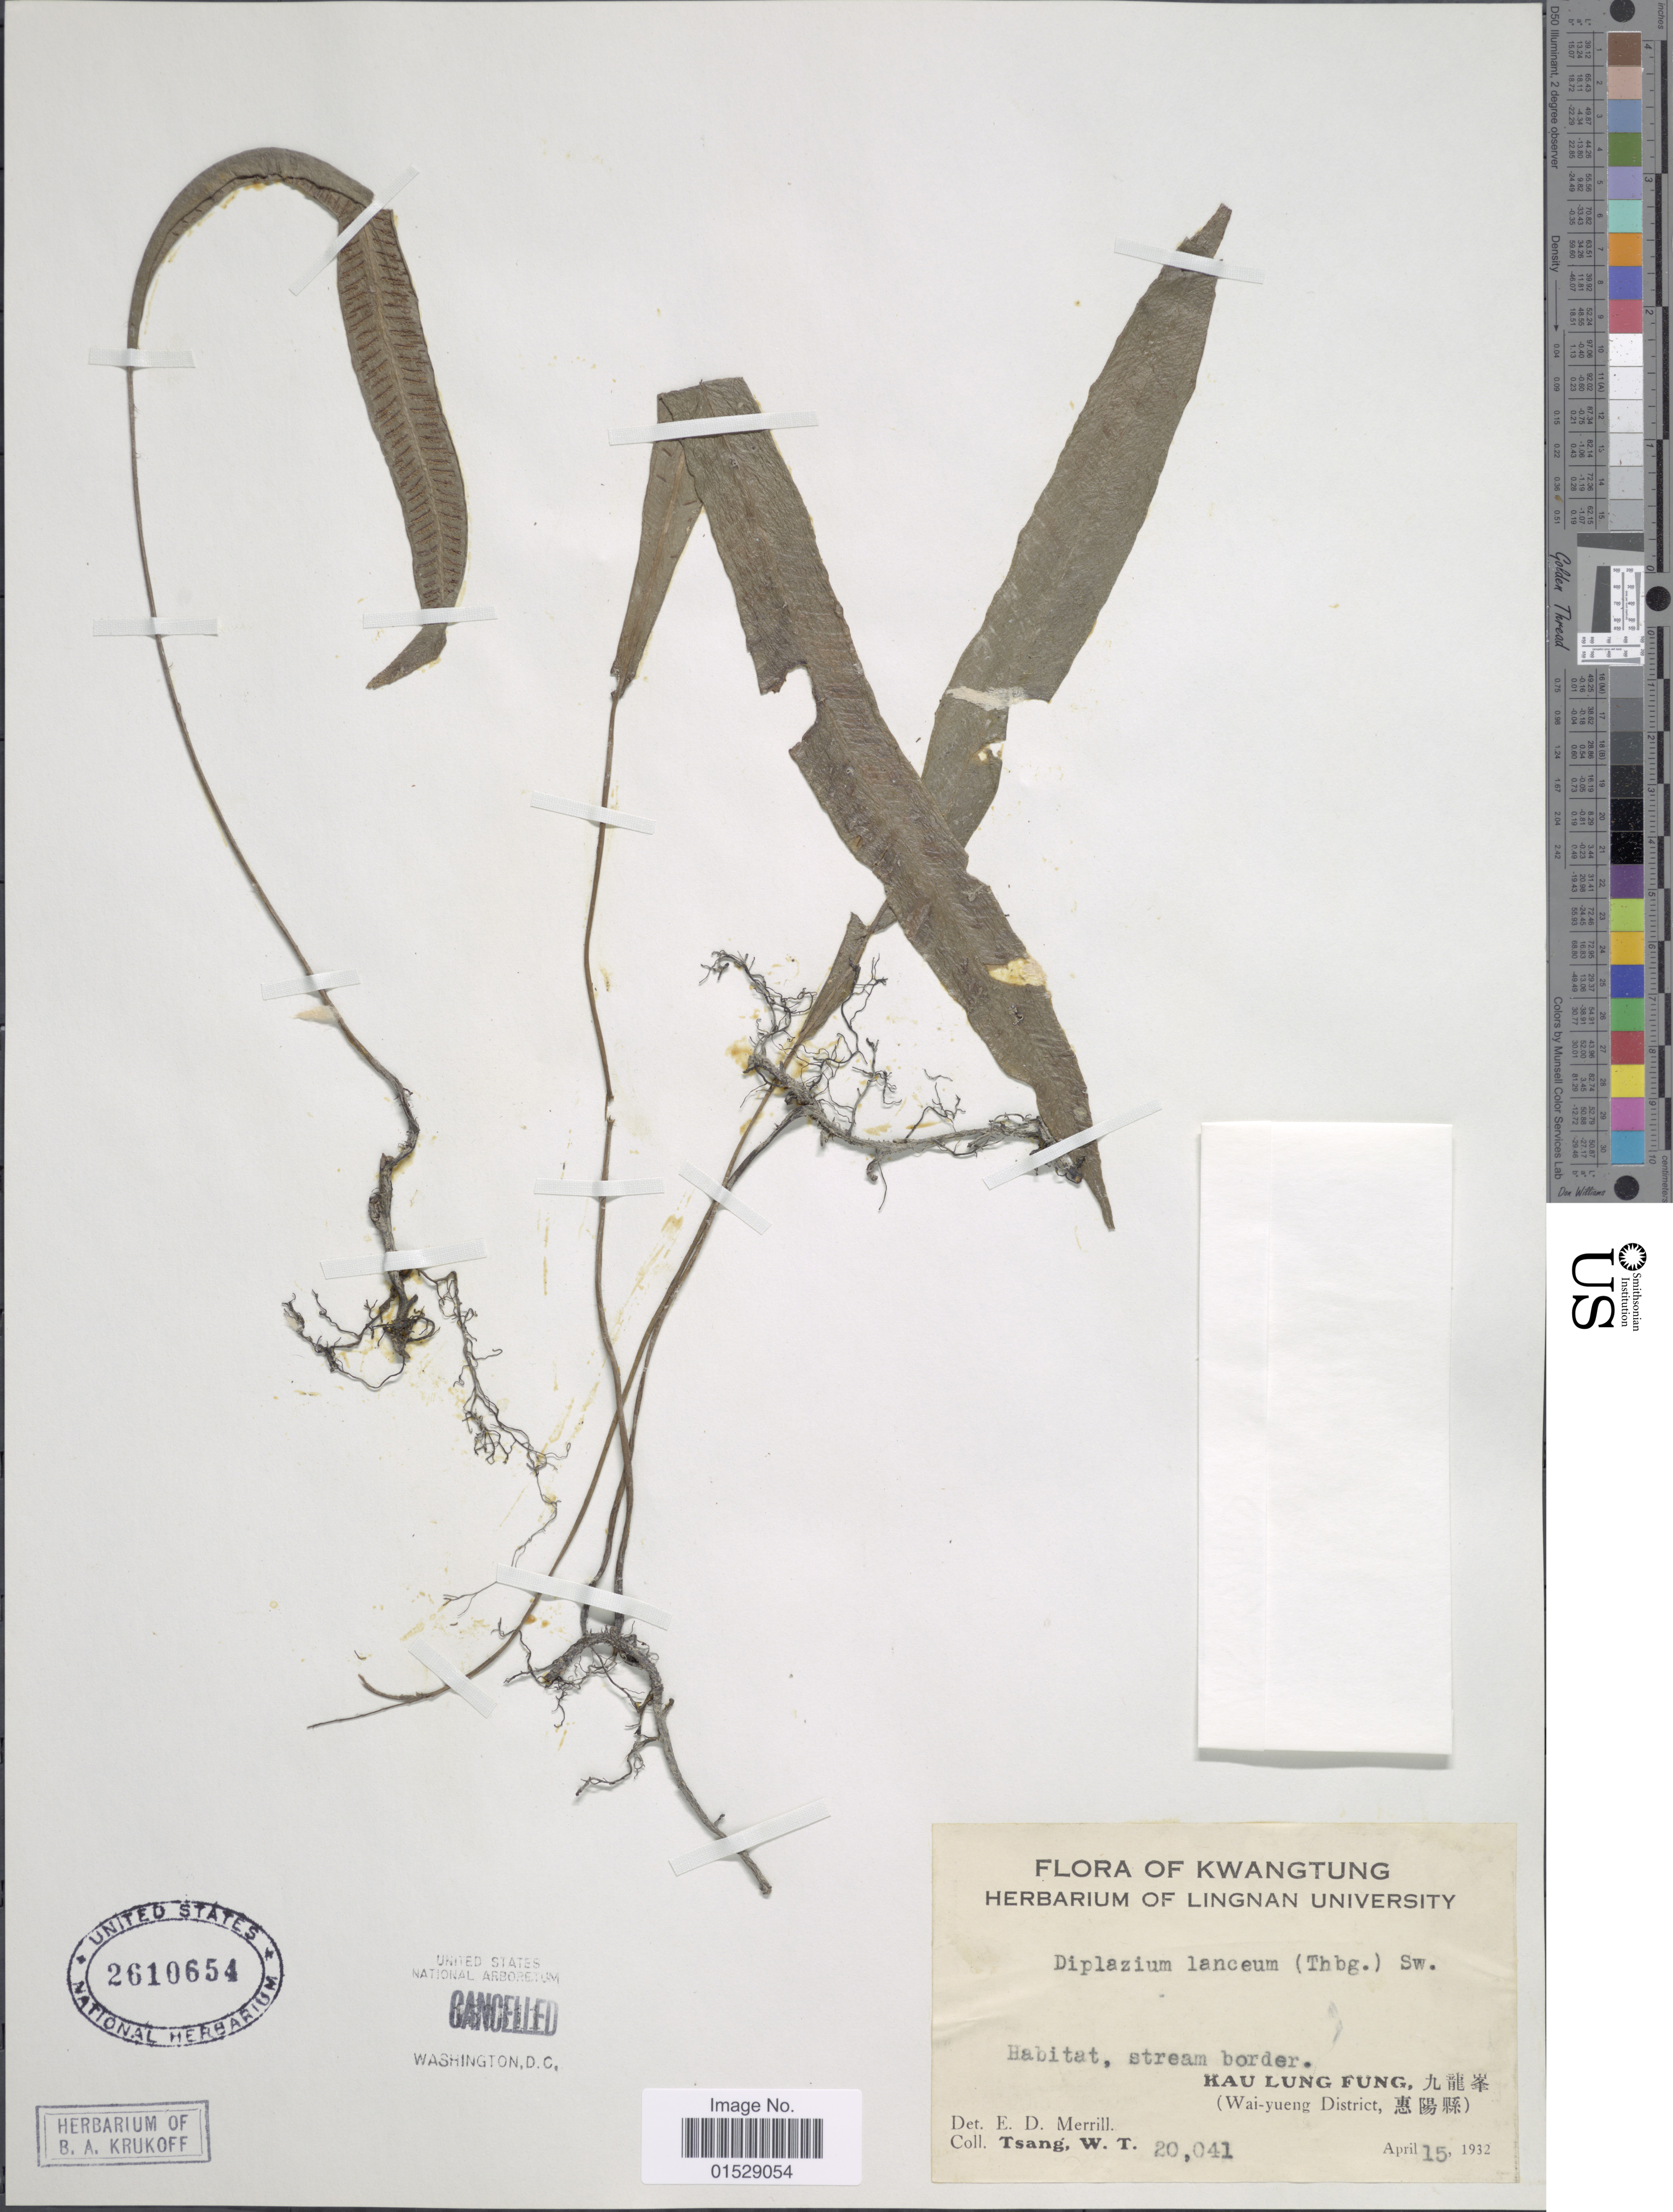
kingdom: Plantae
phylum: Tracheophyta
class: Polypodiopsida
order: Polypodiales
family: Athyriaceae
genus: Deparia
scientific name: Deparia lancea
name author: (Thunb.) Fraser-Jenk.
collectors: W. T. Tsang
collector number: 20041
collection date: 1932-04-15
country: China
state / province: Guangdong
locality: Kwangtung, Kau Lung Fung, (Wai-yueng District)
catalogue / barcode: US 2610654